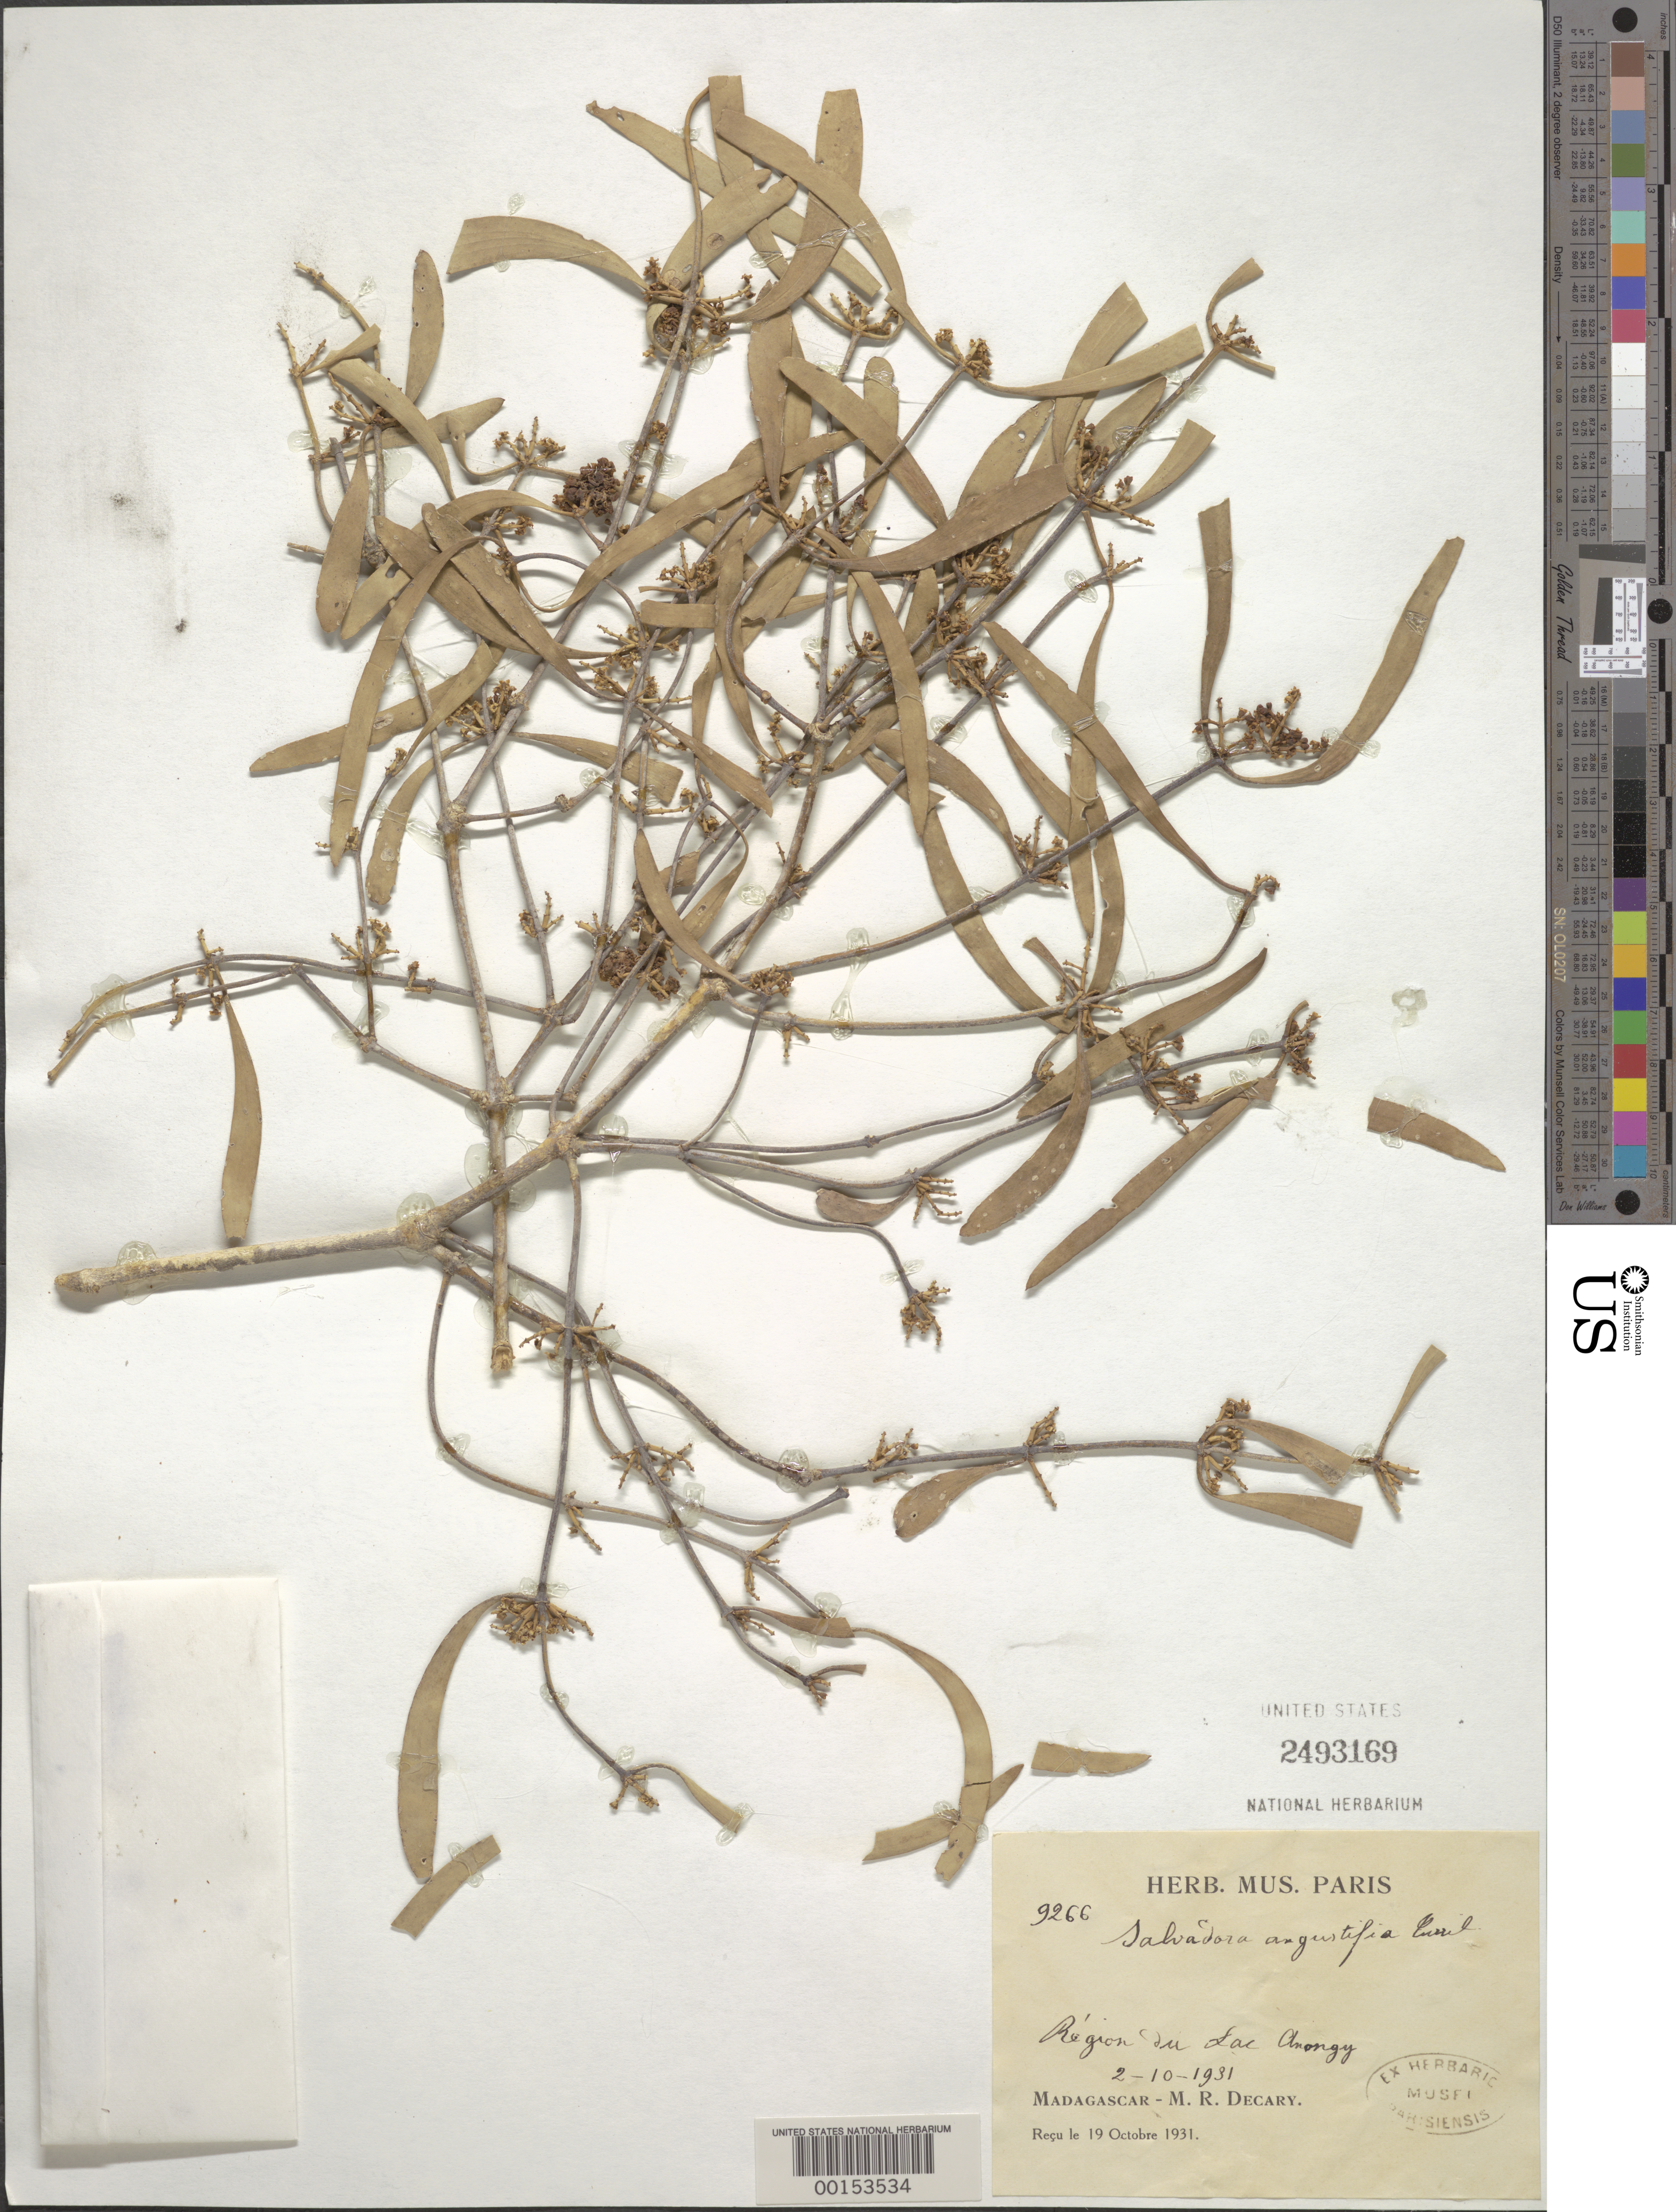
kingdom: Plantae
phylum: Tracheophyta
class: Magnoliopsida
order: Brassicales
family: Salvadoraceae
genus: Salvadora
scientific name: Salvadora angustifolia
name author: Turill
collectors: R. Decary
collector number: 9266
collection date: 1931-10-02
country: Madagascar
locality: Région du Lac Anongy.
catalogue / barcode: US 2493169